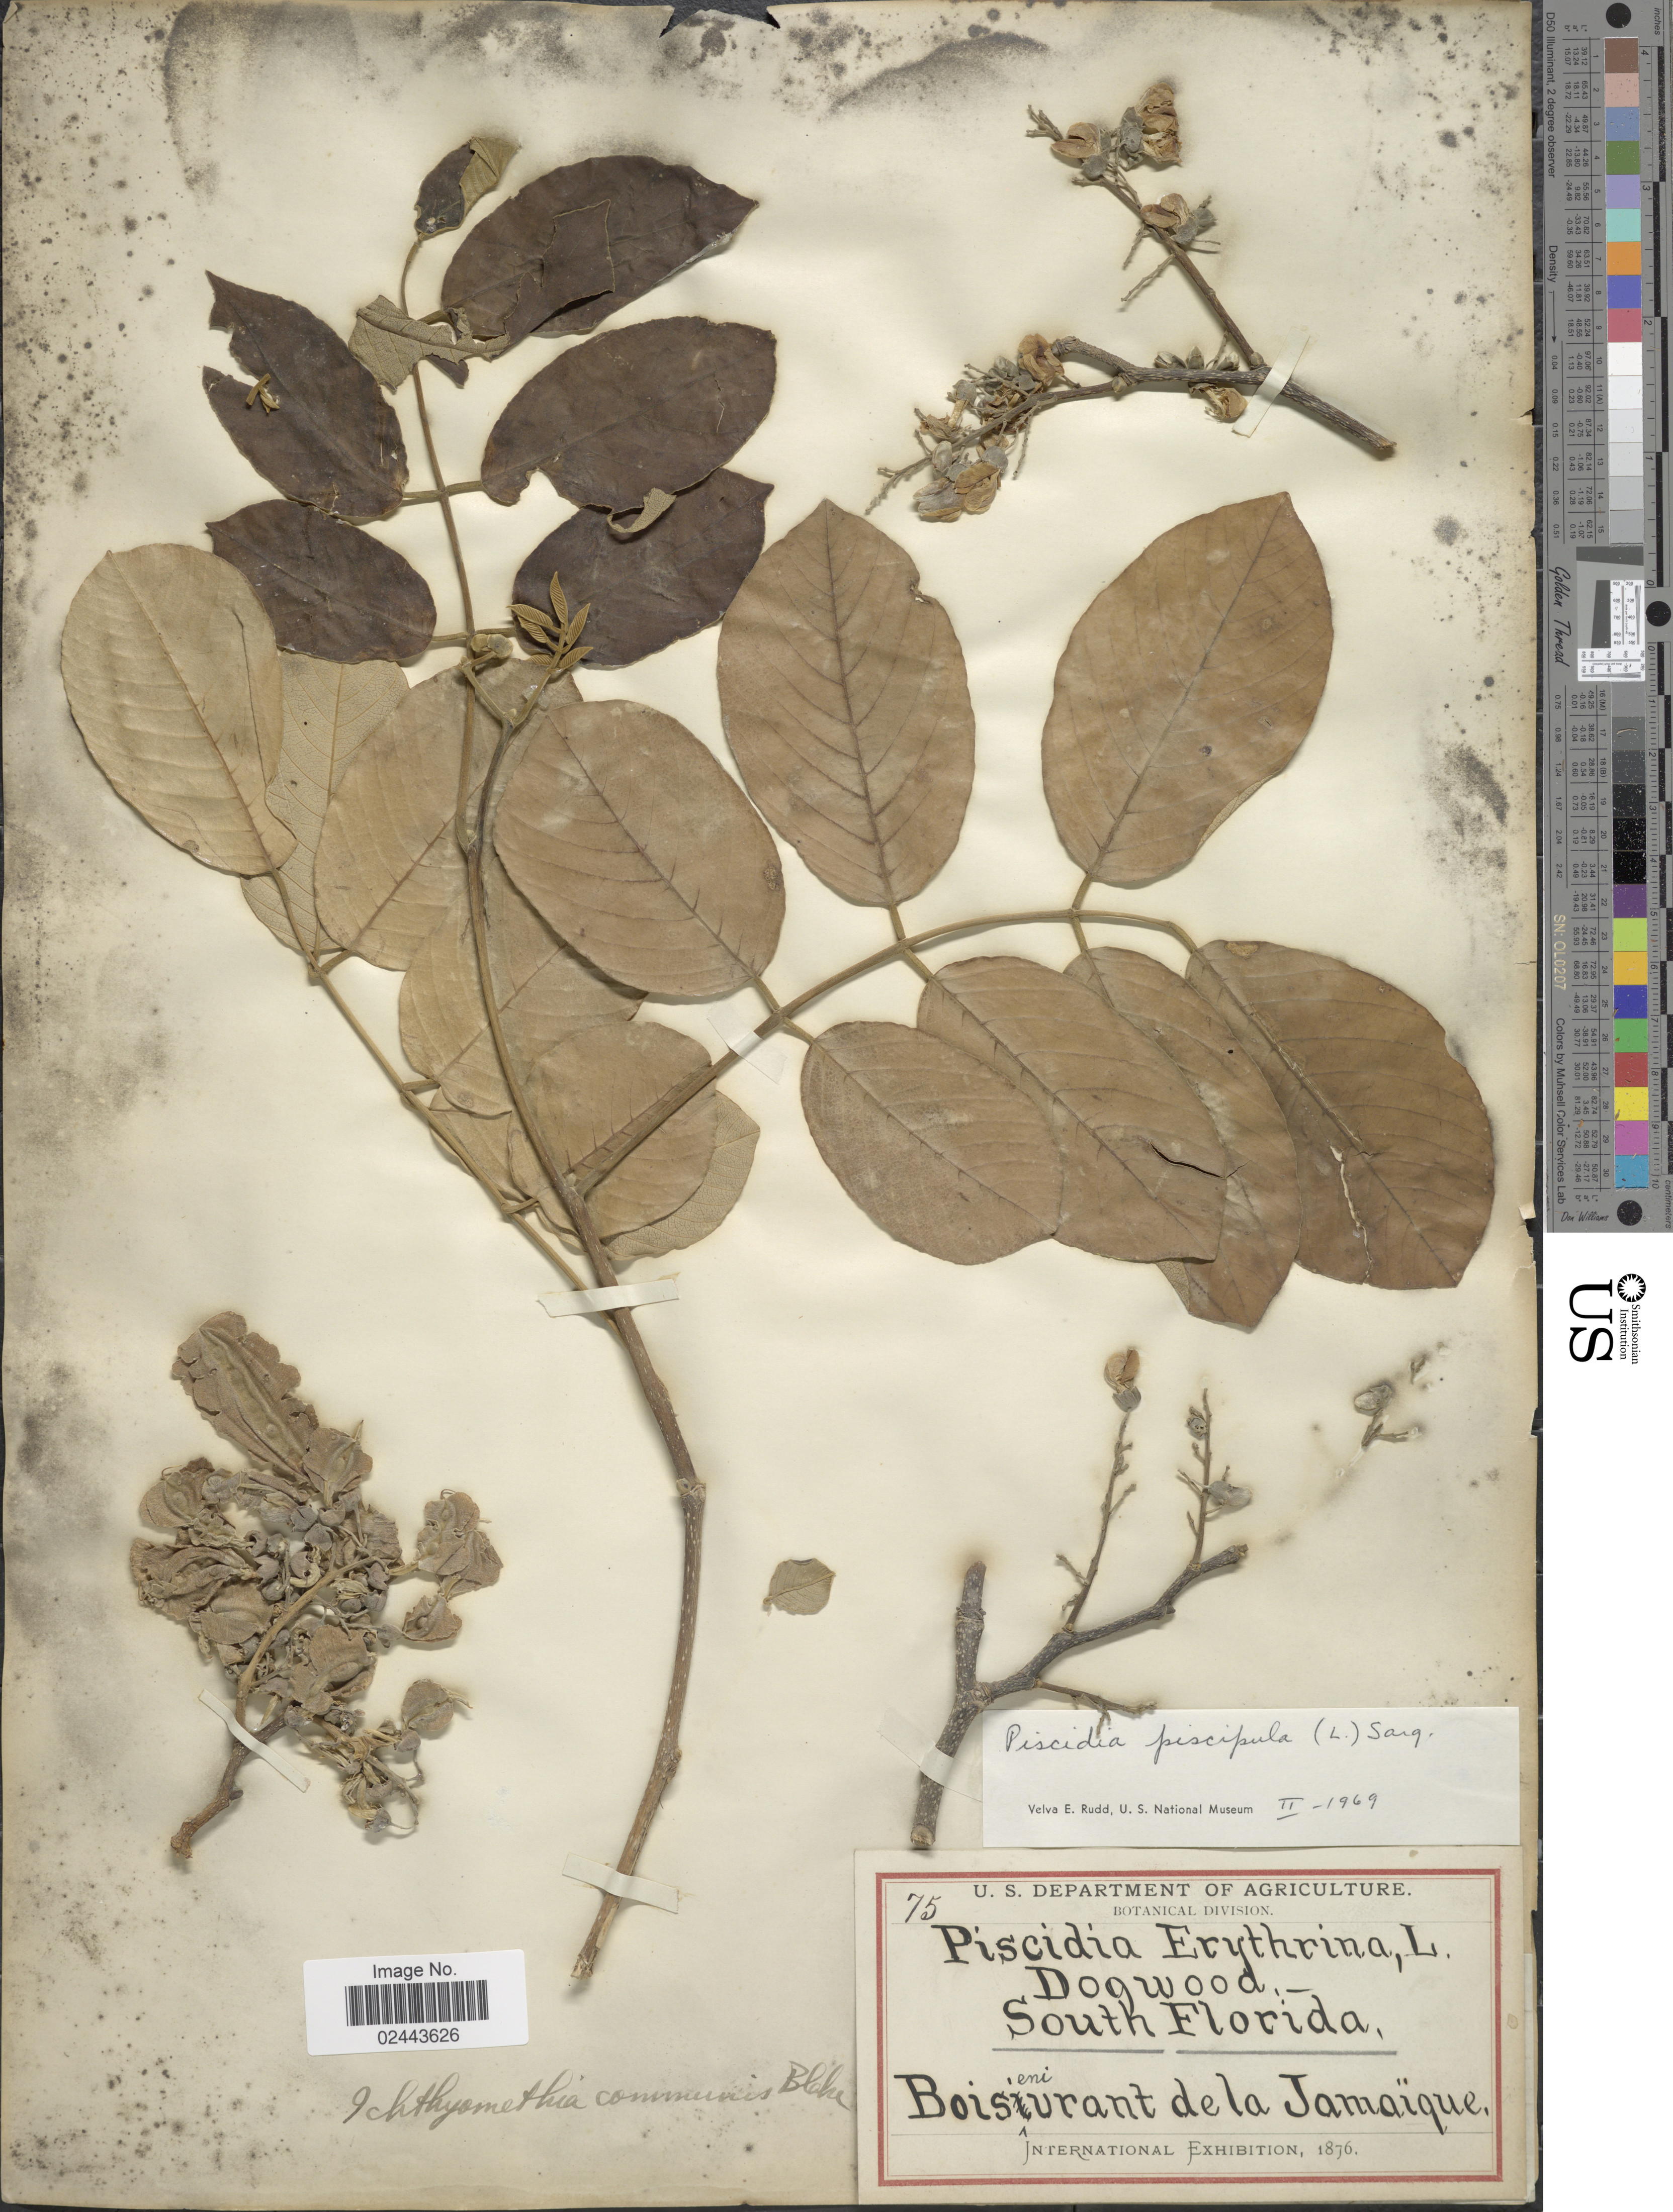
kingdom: Plantae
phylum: Tracheophyta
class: Magnoliopsida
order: Fabales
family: Fabaceae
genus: Piscidia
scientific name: Piscidia piscipula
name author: (L.) Sarg.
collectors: U.S. Department of Agriculture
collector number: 75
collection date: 1876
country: United States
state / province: Florida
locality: South Florida, Boiseniurant de la Jamaique